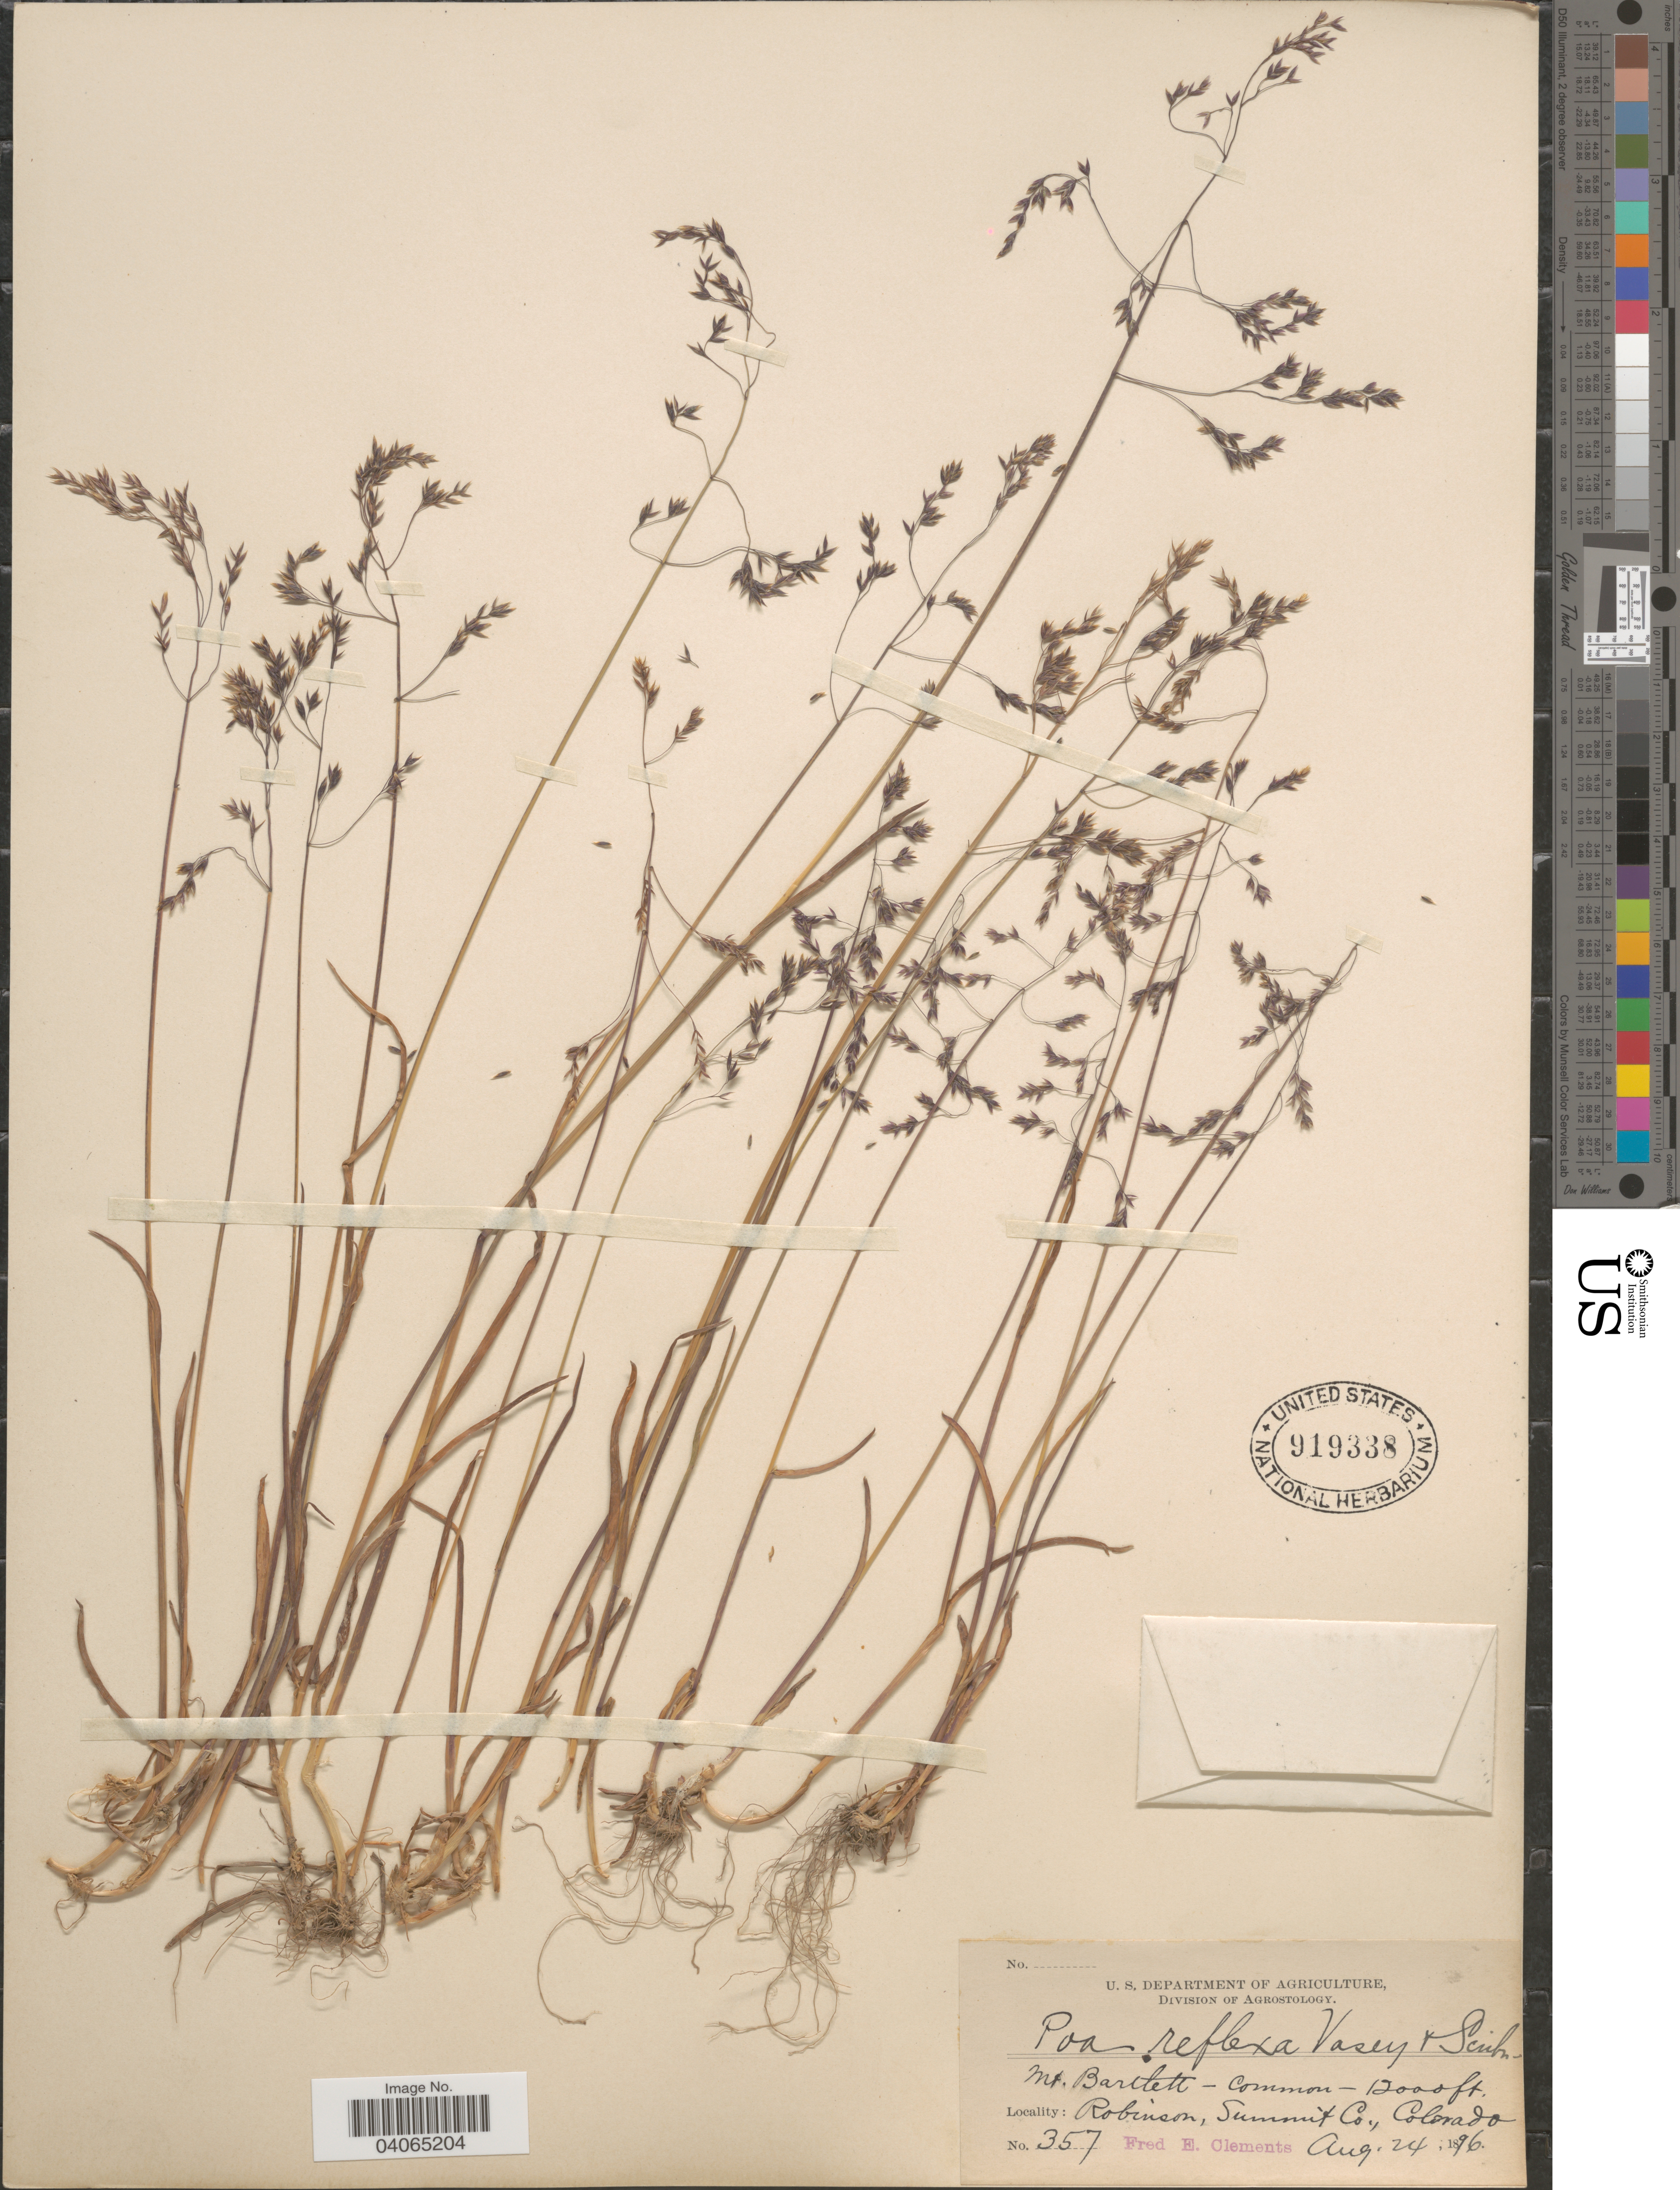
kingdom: Plantae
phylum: Tracheophyta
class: Liliopsida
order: Poales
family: Poaceae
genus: Poa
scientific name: Poa reflexa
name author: Vasey & Scribn.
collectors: F. E. Clements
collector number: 357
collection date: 1896-08-24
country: United States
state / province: Colorado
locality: Mt. Bartlett. Robinson, Summit Co.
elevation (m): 3658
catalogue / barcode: US 919338